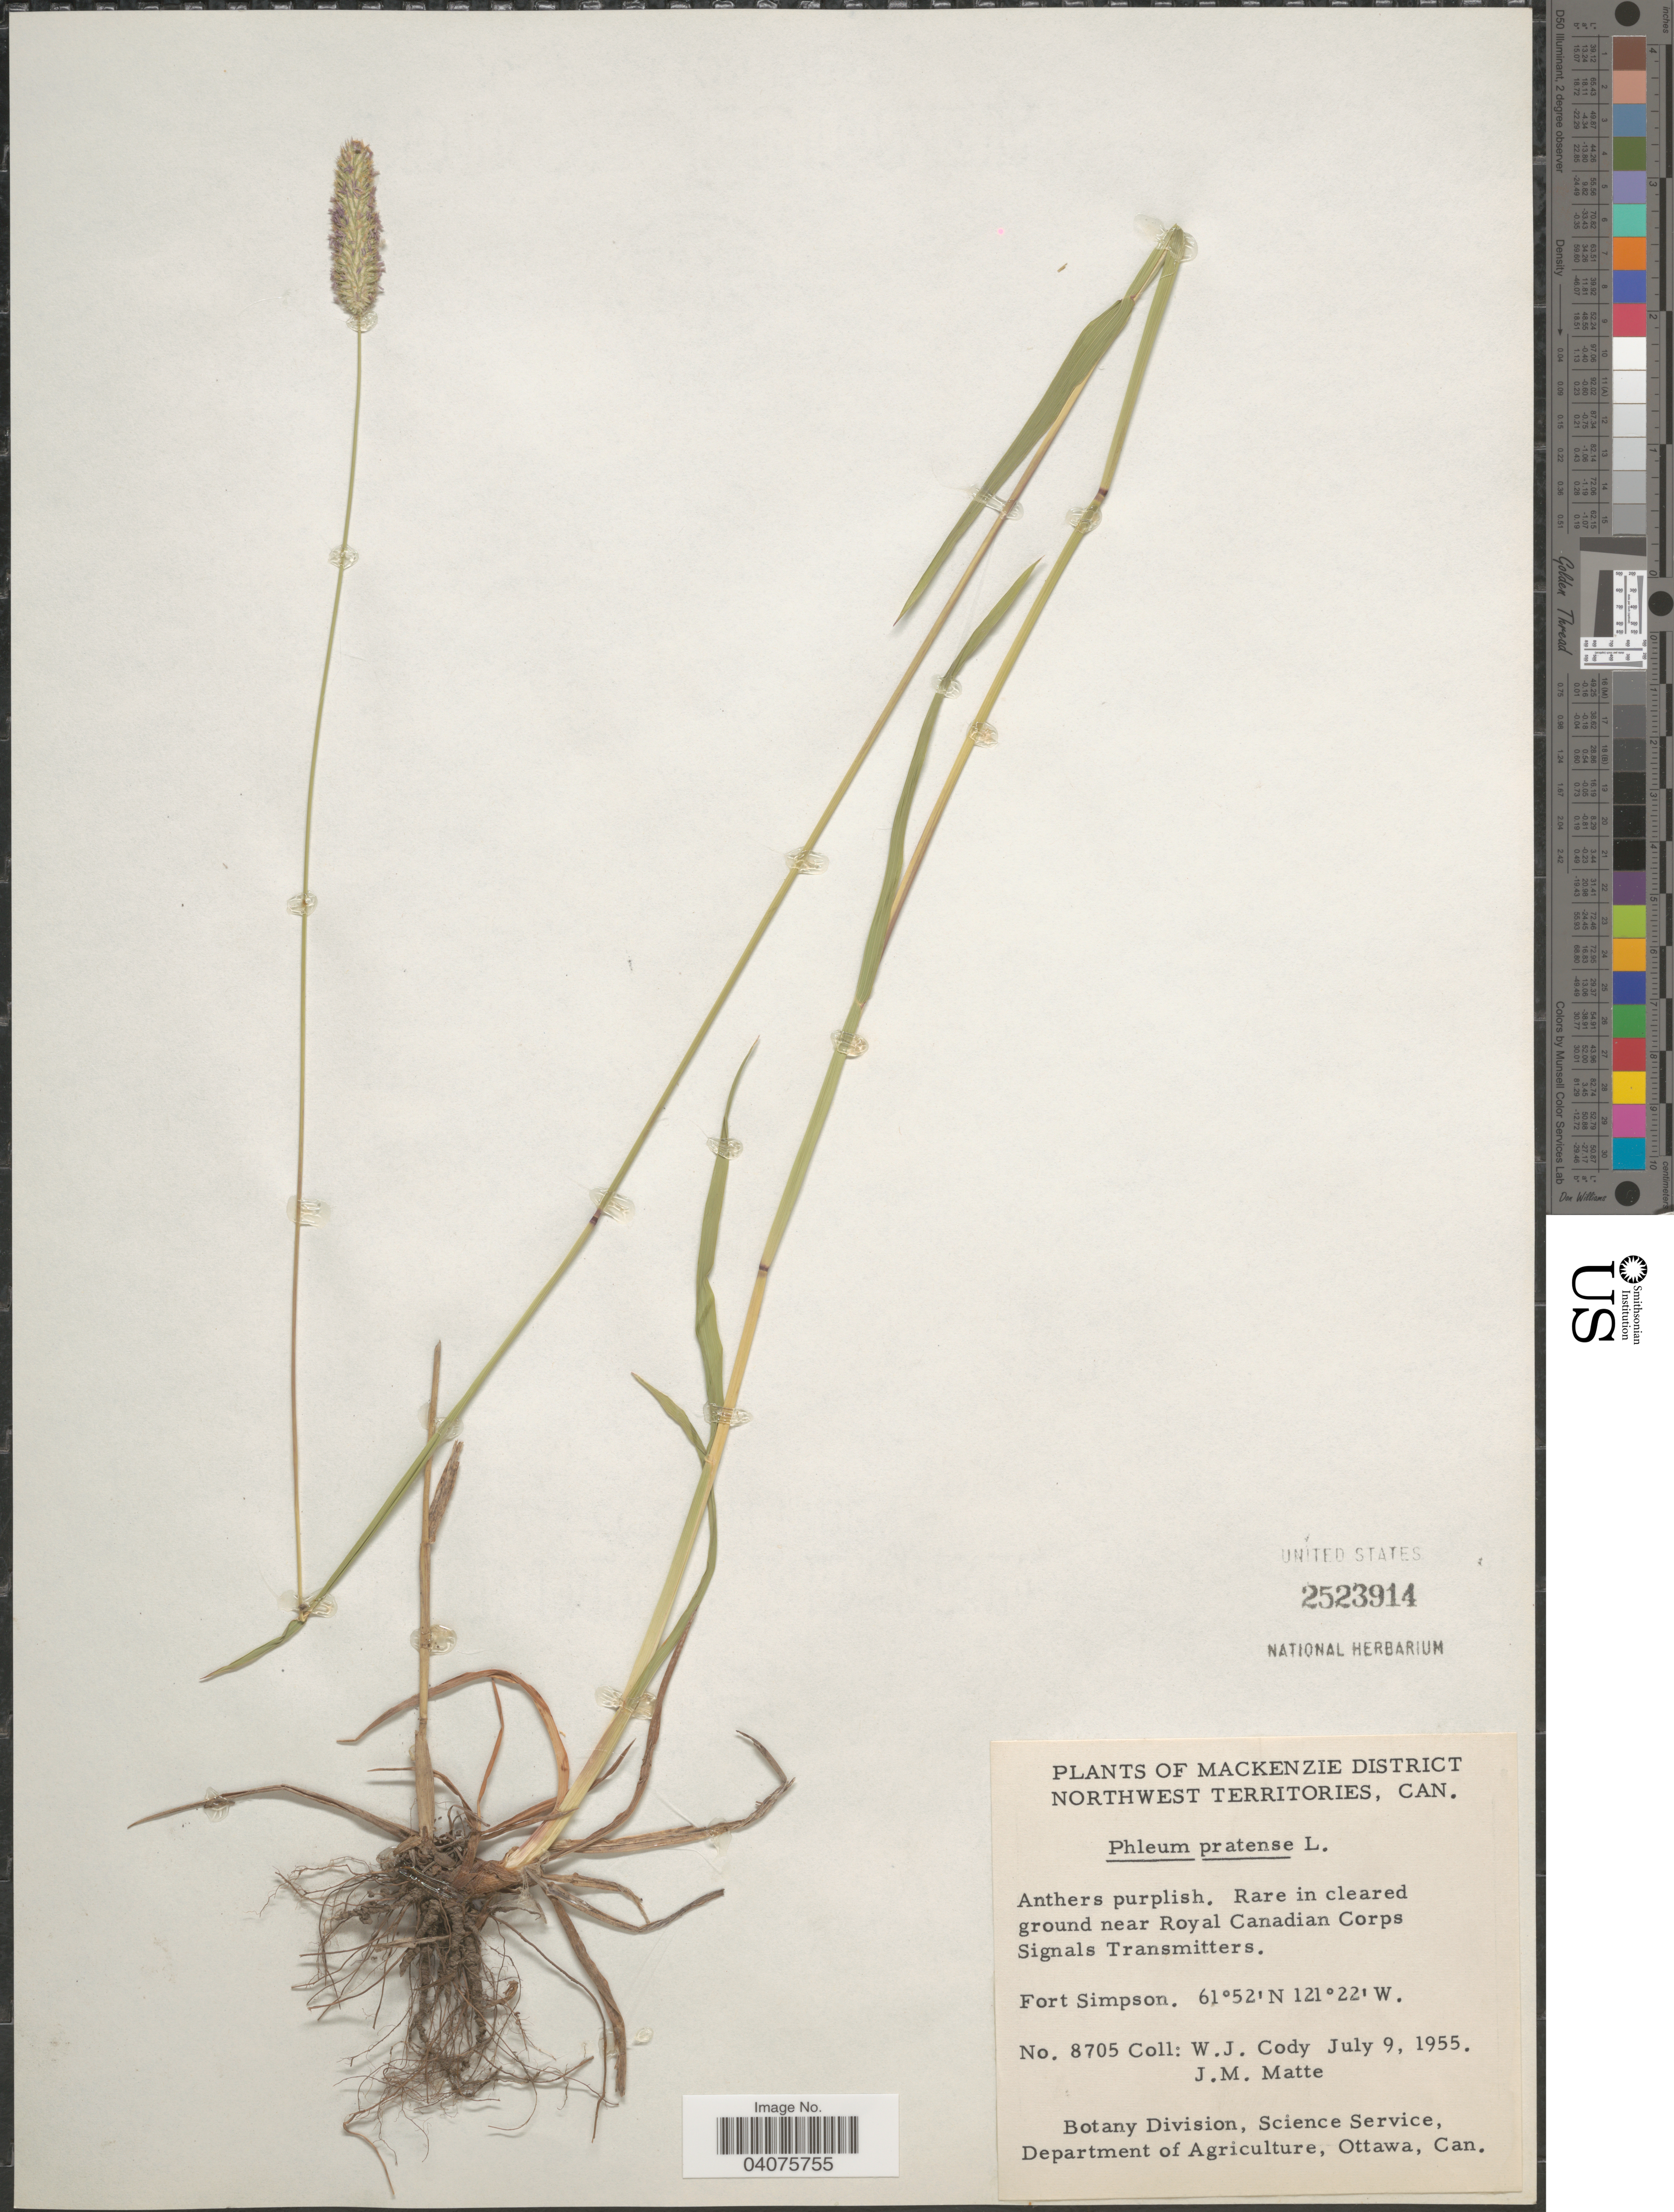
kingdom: Plantae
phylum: Tracheophyta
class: Liliopsida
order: Poales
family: Poaceae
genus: Phleum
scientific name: Phleum pratense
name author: L.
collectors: W. Cody & J. Matte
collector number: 8705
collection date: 1955-07-09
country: Canada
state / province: Northwest Territories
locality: Mackenzie District. In cleared ground near Royal Canadian Corps Signals Transmitters. Fort Simpson.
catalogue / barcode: US 2523914